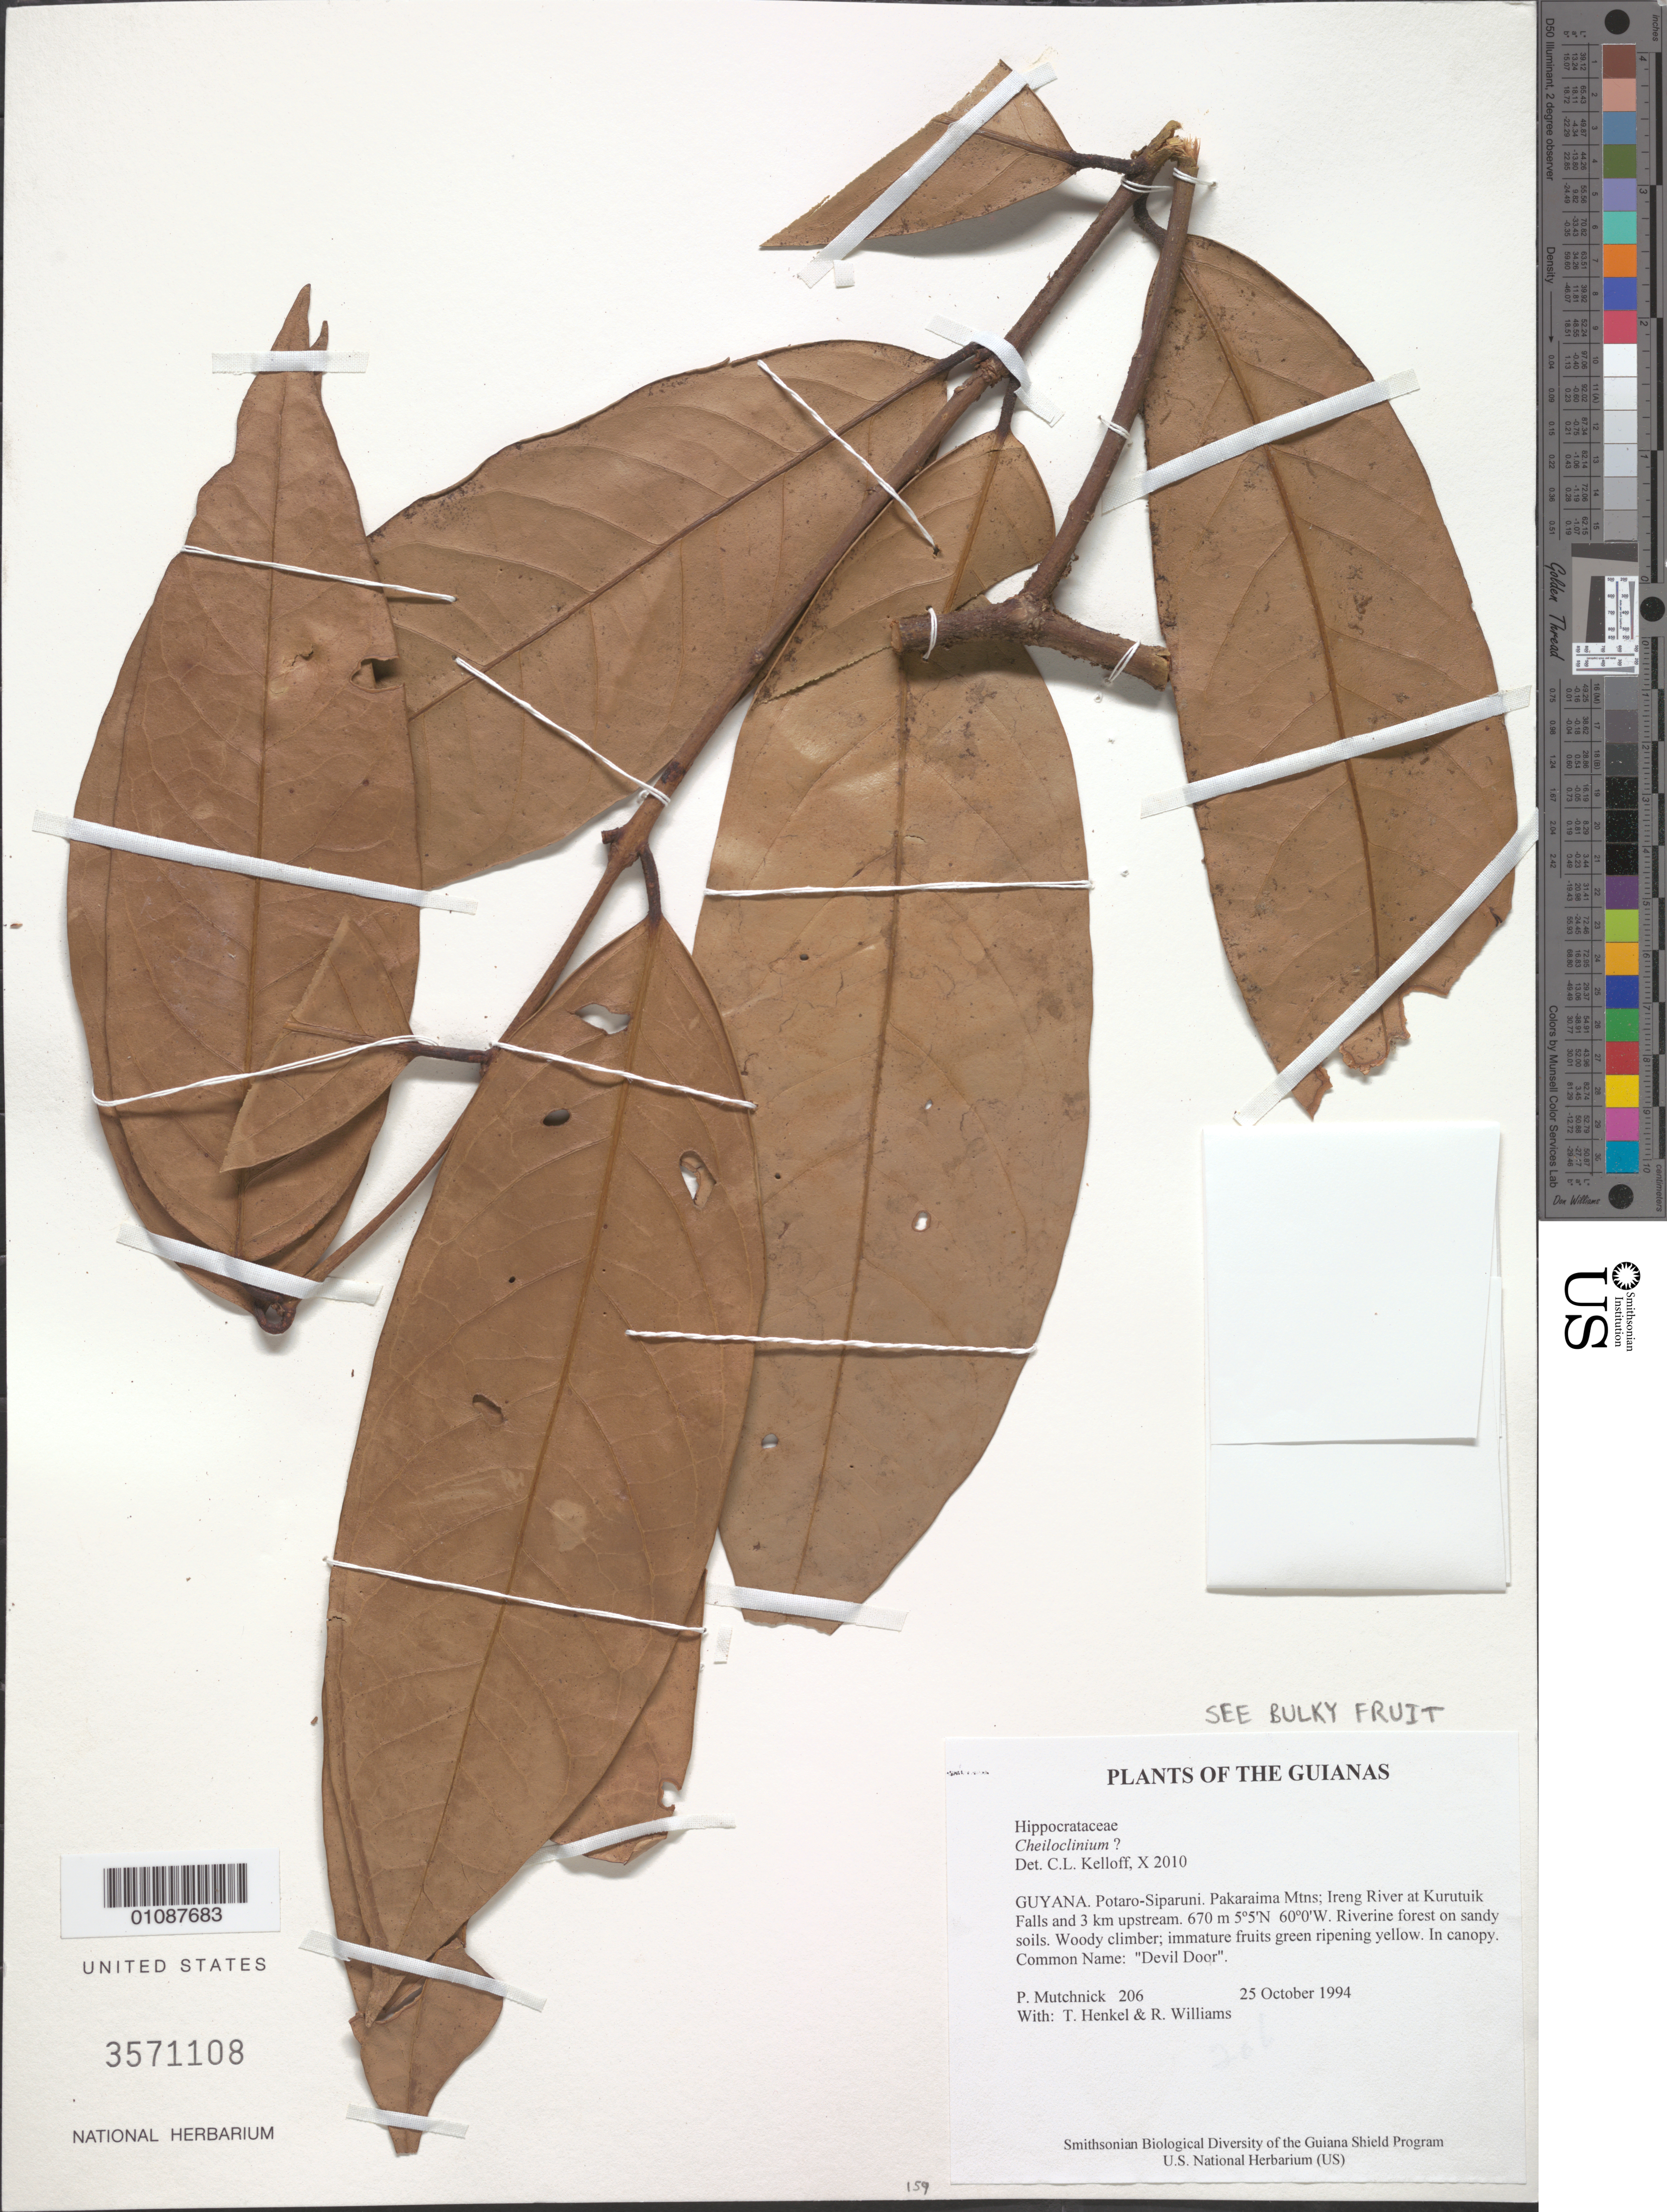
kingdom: Plantae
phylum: Tracheophyta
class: Magnoliopsida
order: Celastrales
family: Celastraceae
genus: Cheiloclinium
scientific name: Cheiloclinium sp.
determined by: Kelloff, Carol L., (US), Smithsonian Institution - National Museum of Natural History (UNITED STATES)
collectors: P. Mutchnick, T. Henkel & R. Williams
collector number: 206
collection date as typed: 25 October 1994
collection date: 1994-10-25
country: Guyana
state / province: Potaro-Siparuni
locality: Pakaraima Mtns; Ireng River at Kurutuik Falls and 3 km upstream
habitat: Riverine forest on sandy soils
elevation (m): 670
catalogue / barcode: US 3571108